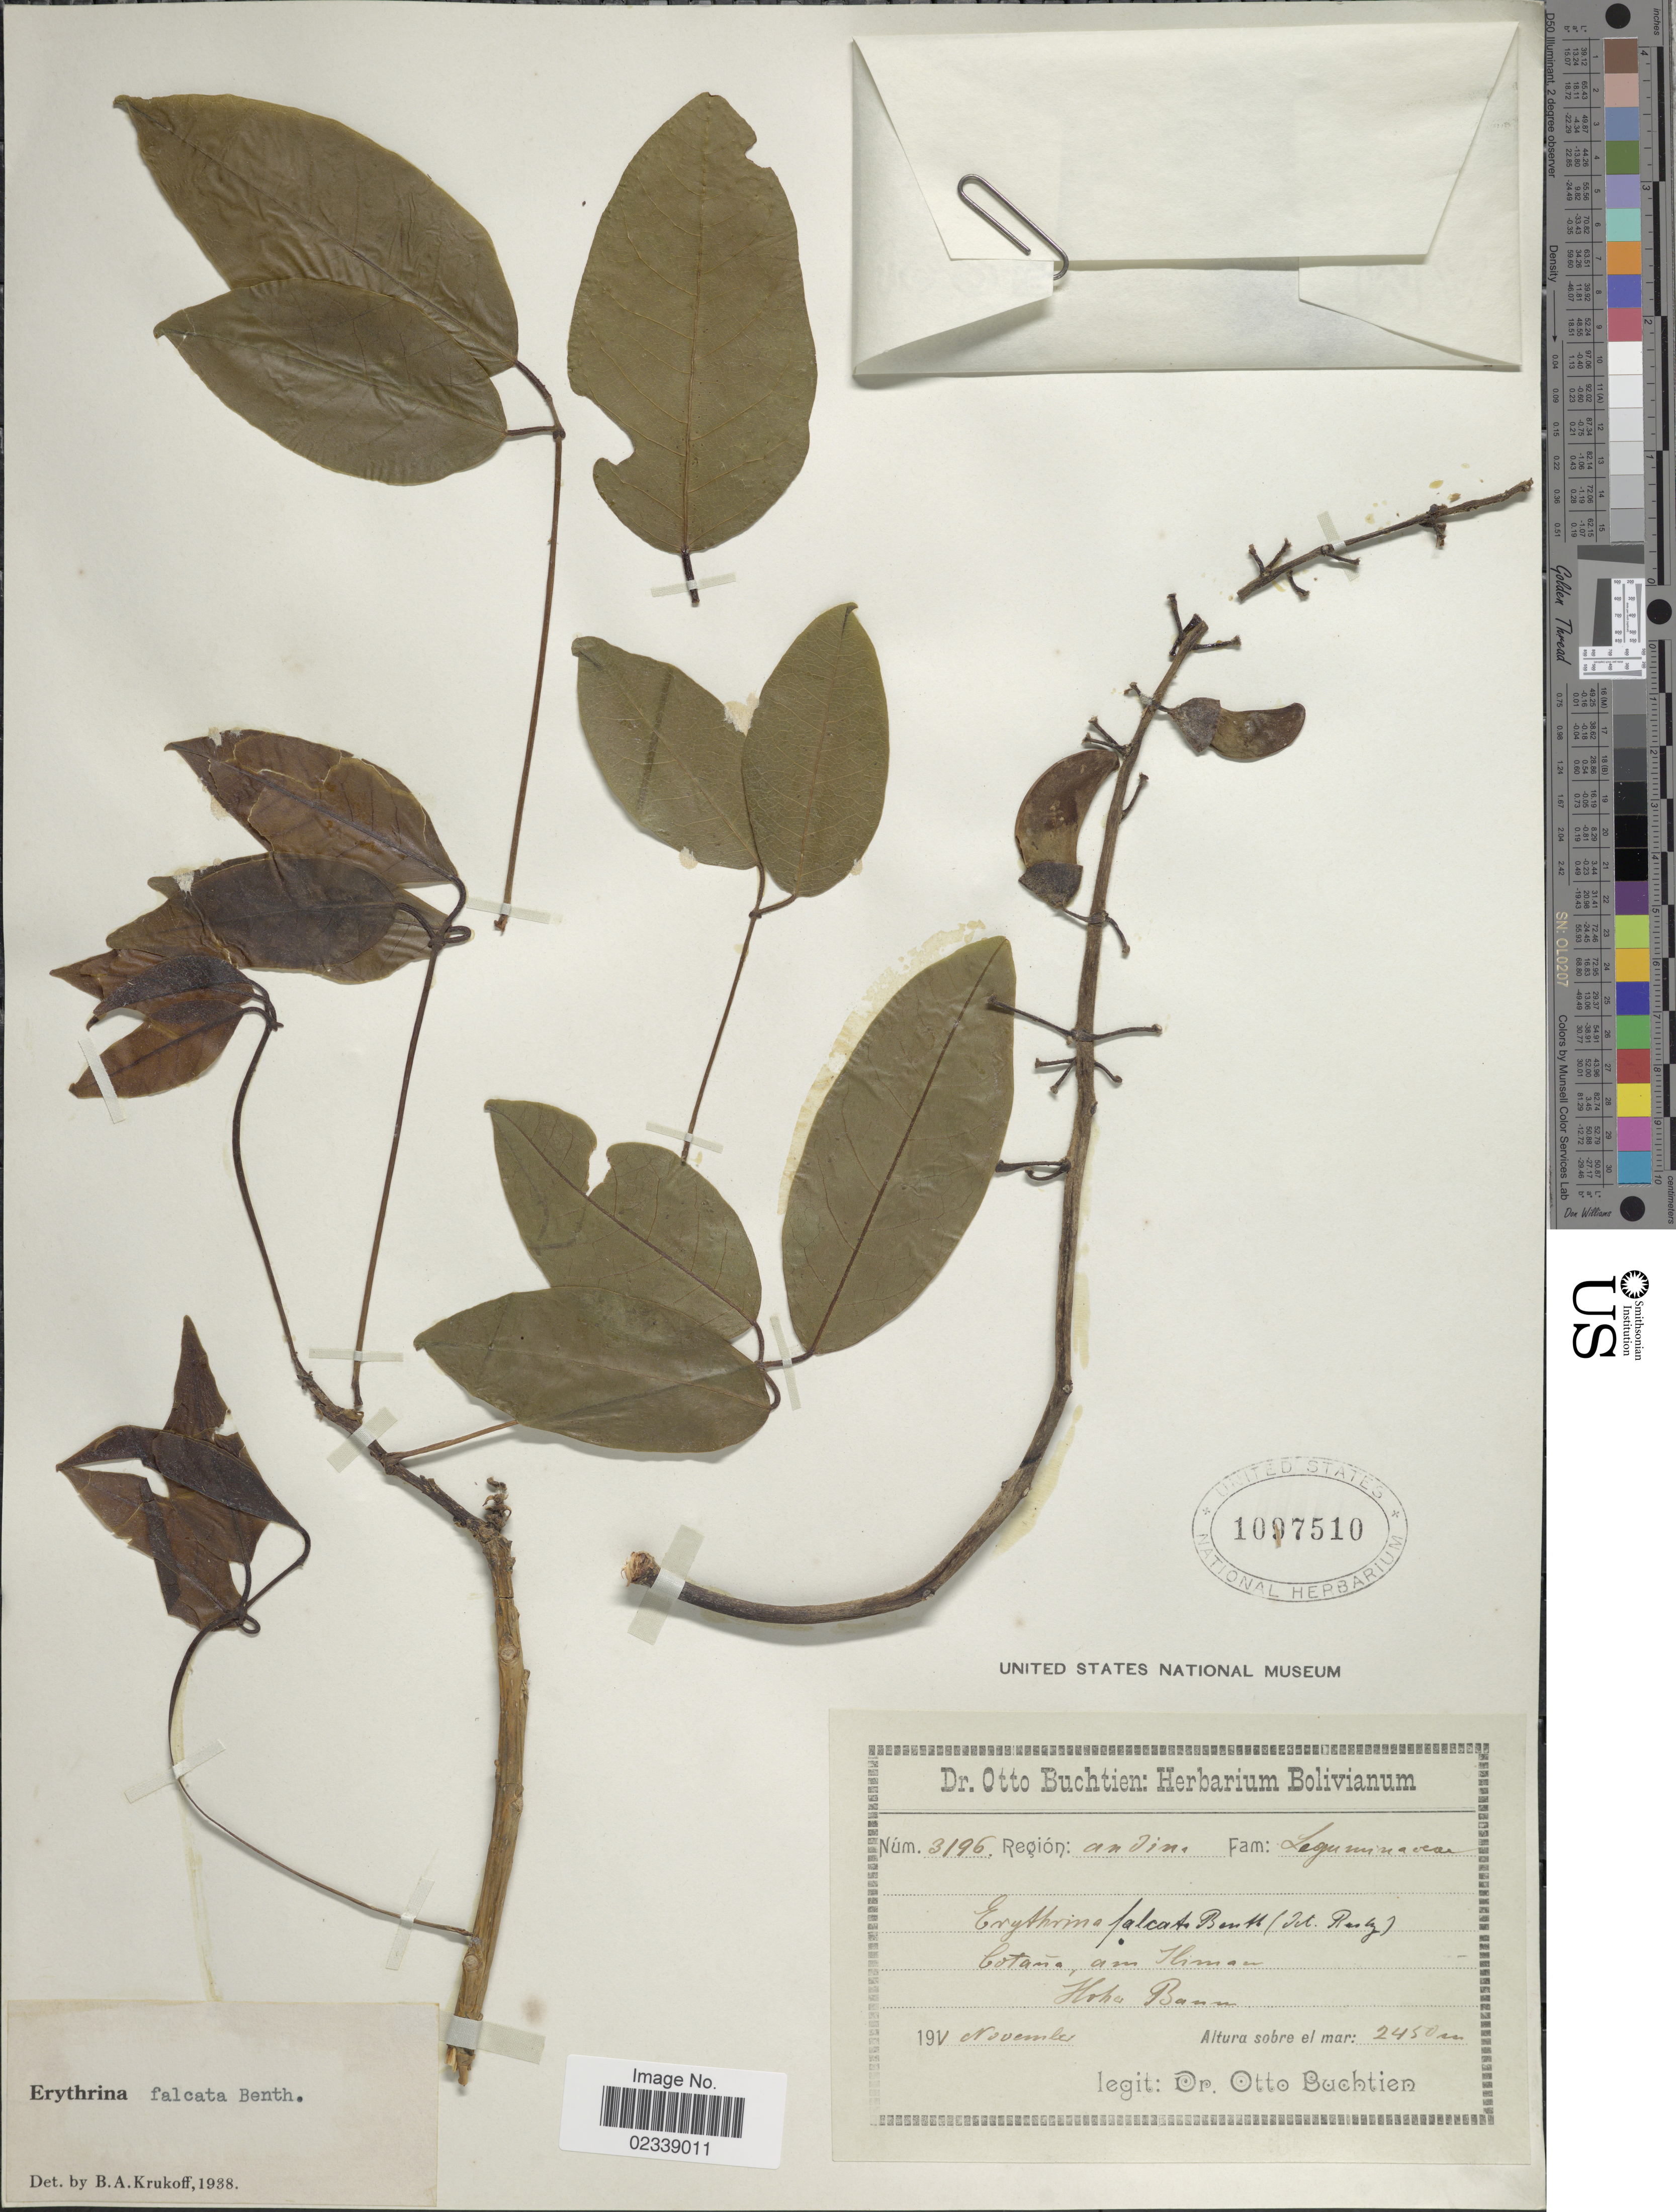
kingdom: Plantae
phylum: Tracheophyta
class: Magnoliopsida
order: Fabales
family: Fabaceae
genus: Erythrina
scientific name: Erythrina falcata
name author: Benth.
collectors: O. Buchtien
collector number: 3196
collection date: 1911-11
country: Bolivia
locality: Region: andina, Cotaña am Illimani.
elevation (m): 2450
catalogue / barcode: US 1097510